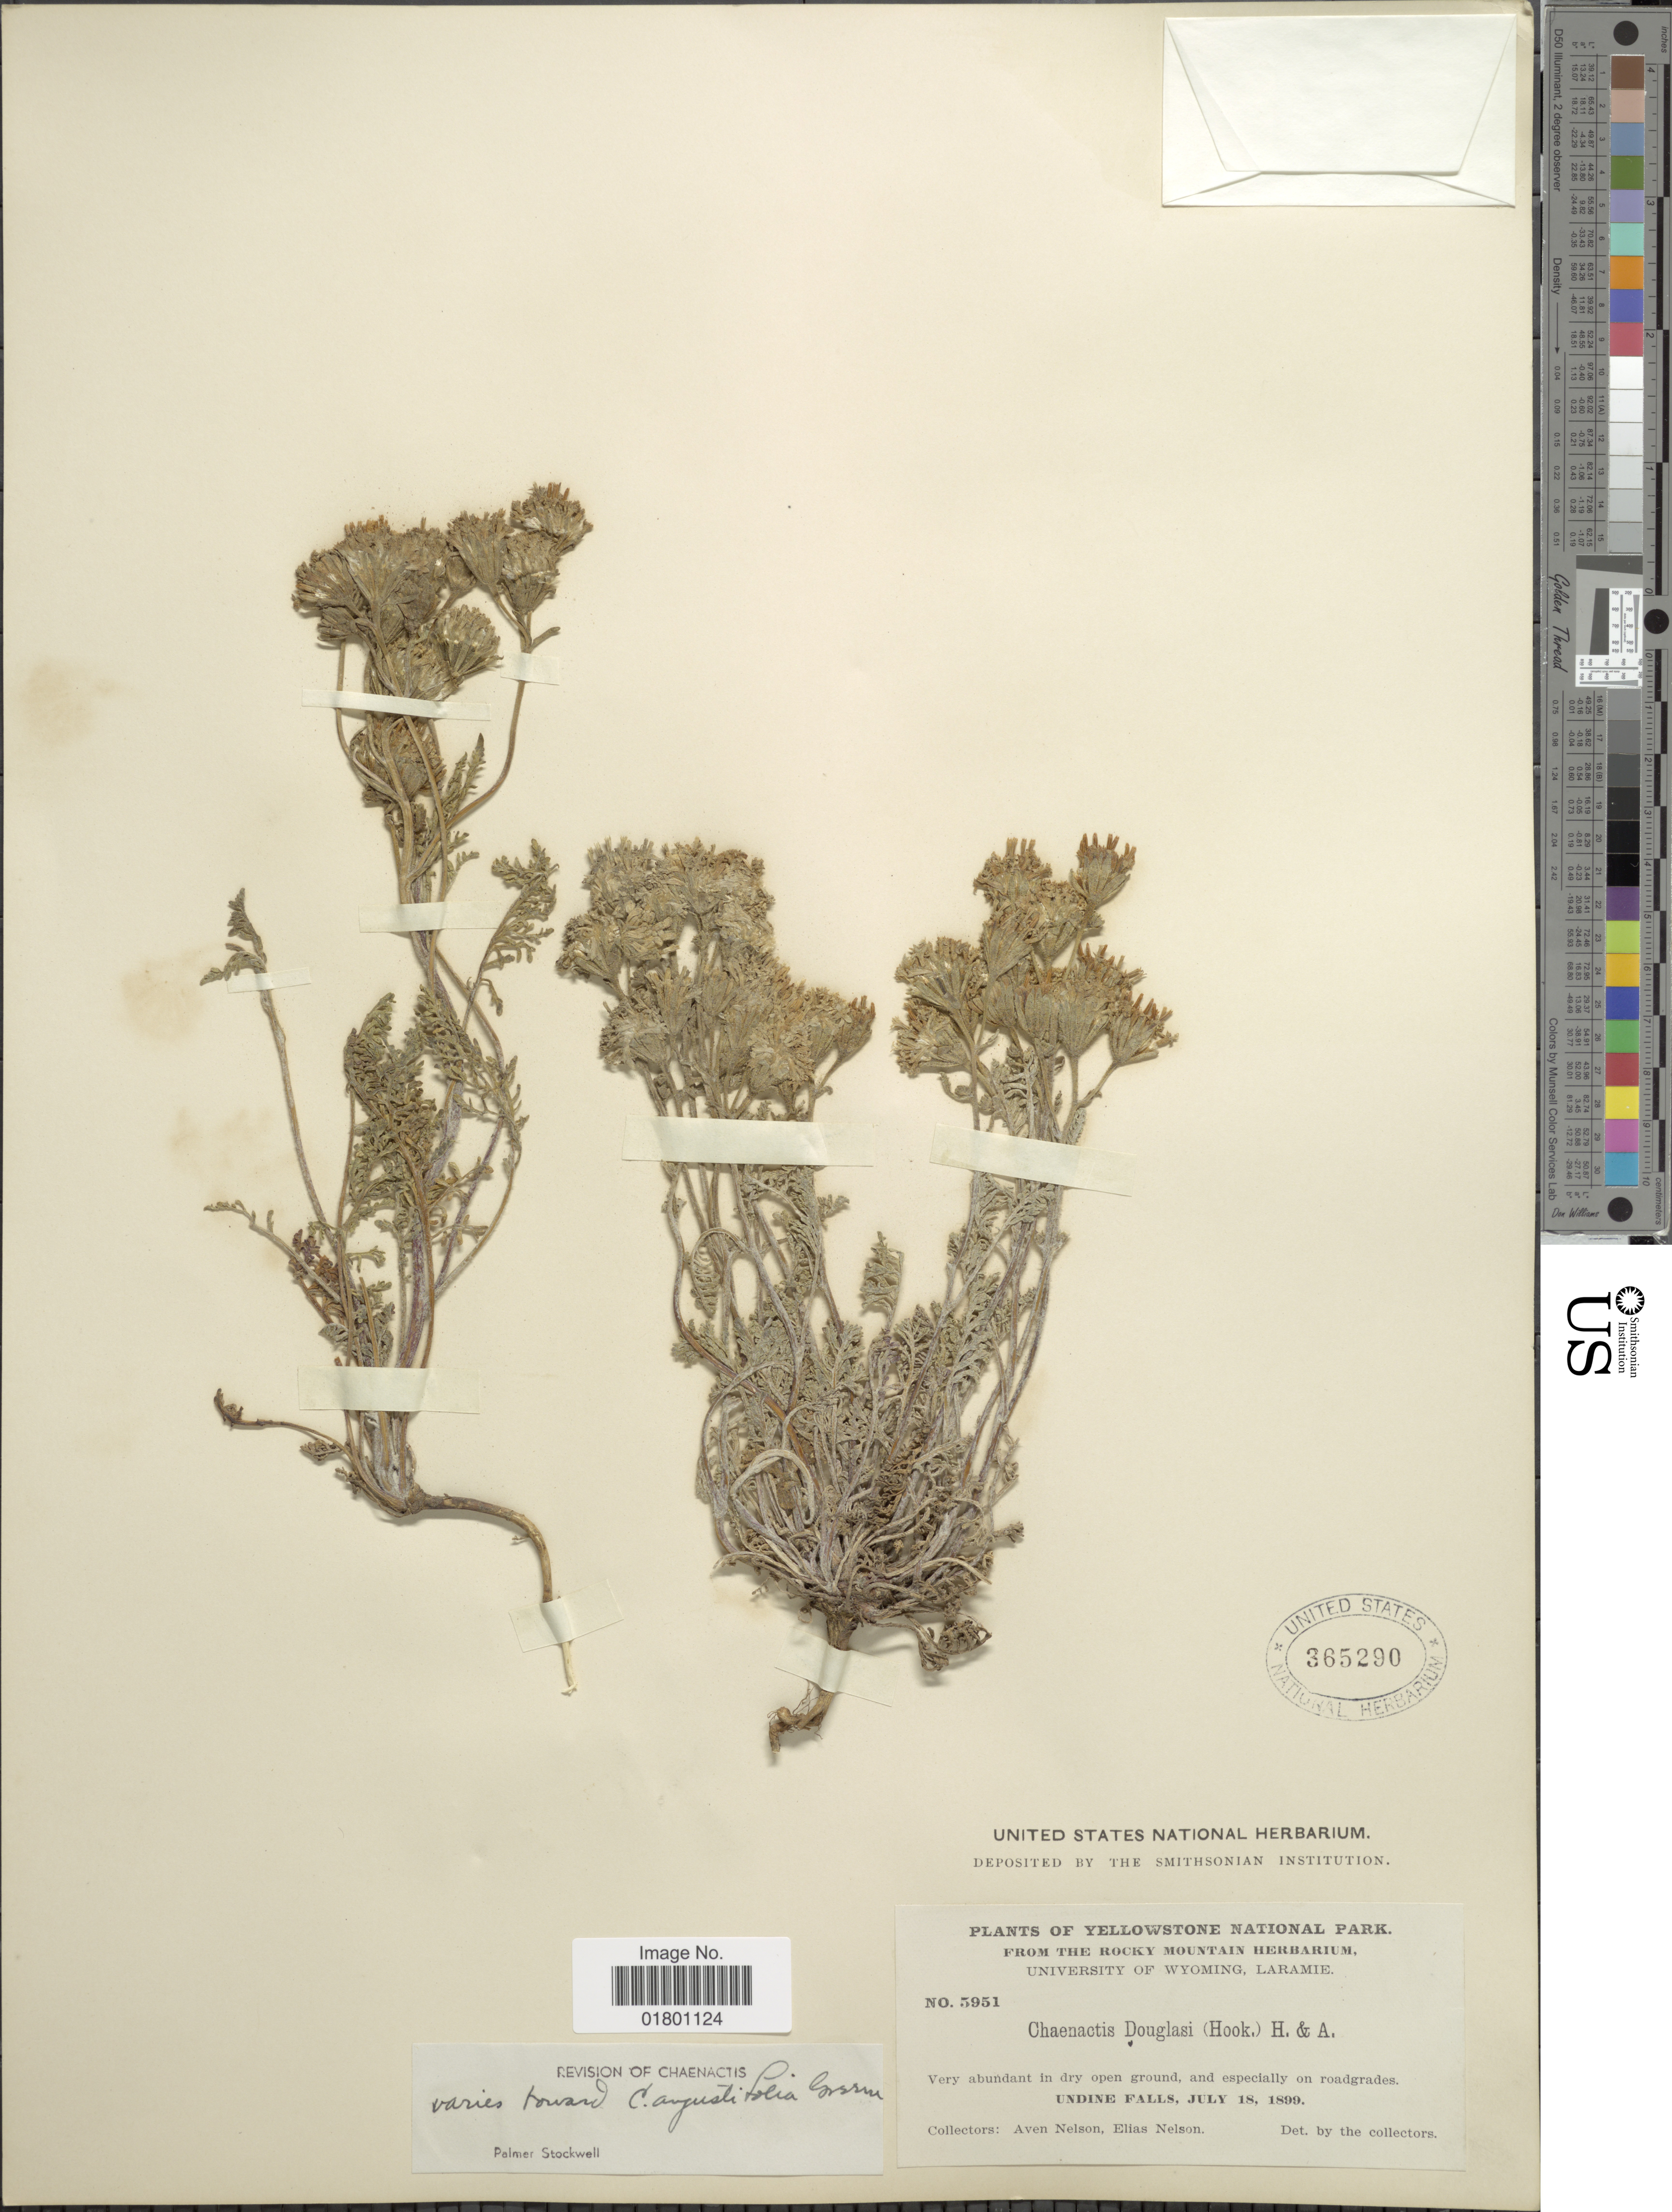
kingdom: Plantae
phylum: Tracheophyta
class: Magnoliopsida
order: Asterales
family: Asteraceae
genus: Chaenactis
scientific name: Chaenactis douglasii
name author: Hook. & Arn.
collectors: A. Nelson & E. Nelson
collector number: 5951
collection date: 1899-07-18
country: United States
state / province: Wyoming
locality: Yellowstone National Park, Very abundant in dry open ground, and especially on roadgrades, Undine Falls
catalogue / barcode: US 365290